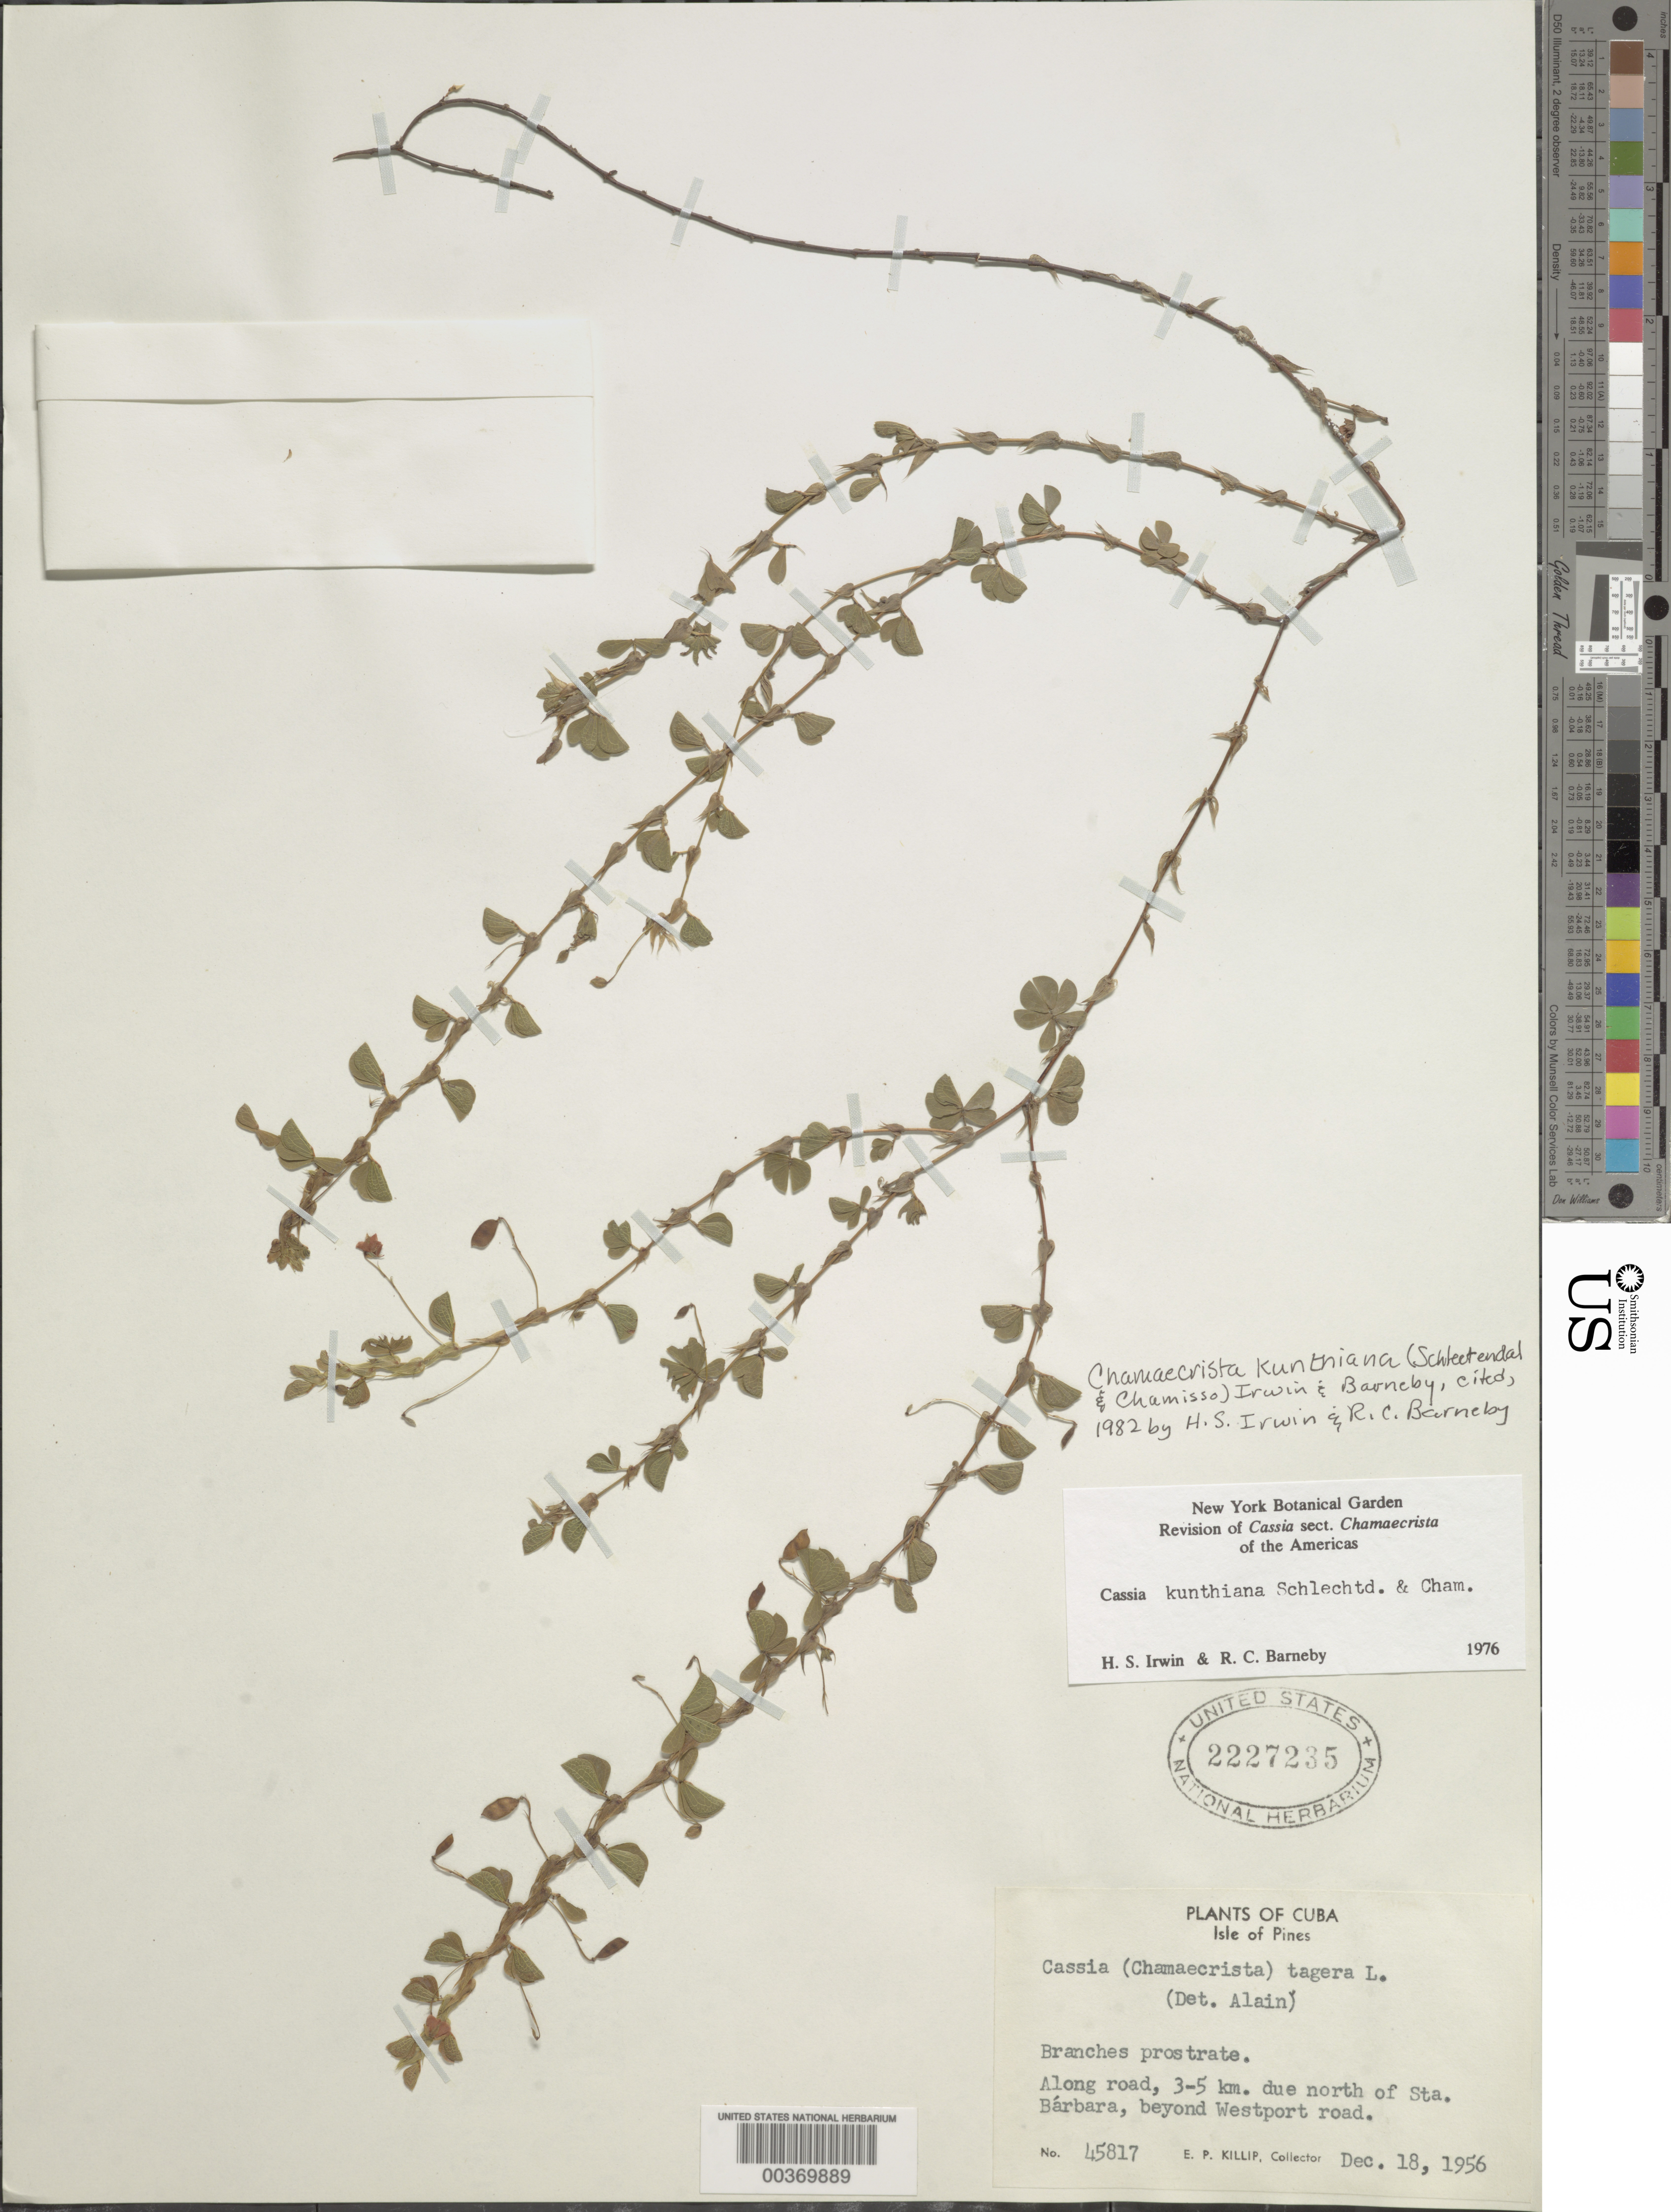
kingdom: Plantae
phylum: Tracheophyta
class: Magnoliopsida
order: Fabales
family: Fabaceae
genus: Chamaecrista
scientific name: Chamaecrista kunthiana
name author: (Schltdl. & Cham.) H.S. Irwin & Barneby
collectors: E. P. Killip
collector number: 45817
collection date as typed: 18 Dec 1956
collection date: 1956-12-18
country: Cuba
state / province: Isla de La Juventud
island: Isla de La Juventud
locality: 3-5 km due n of sta. barbara, beyond westport road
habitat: Along road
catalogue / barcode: US 2227235